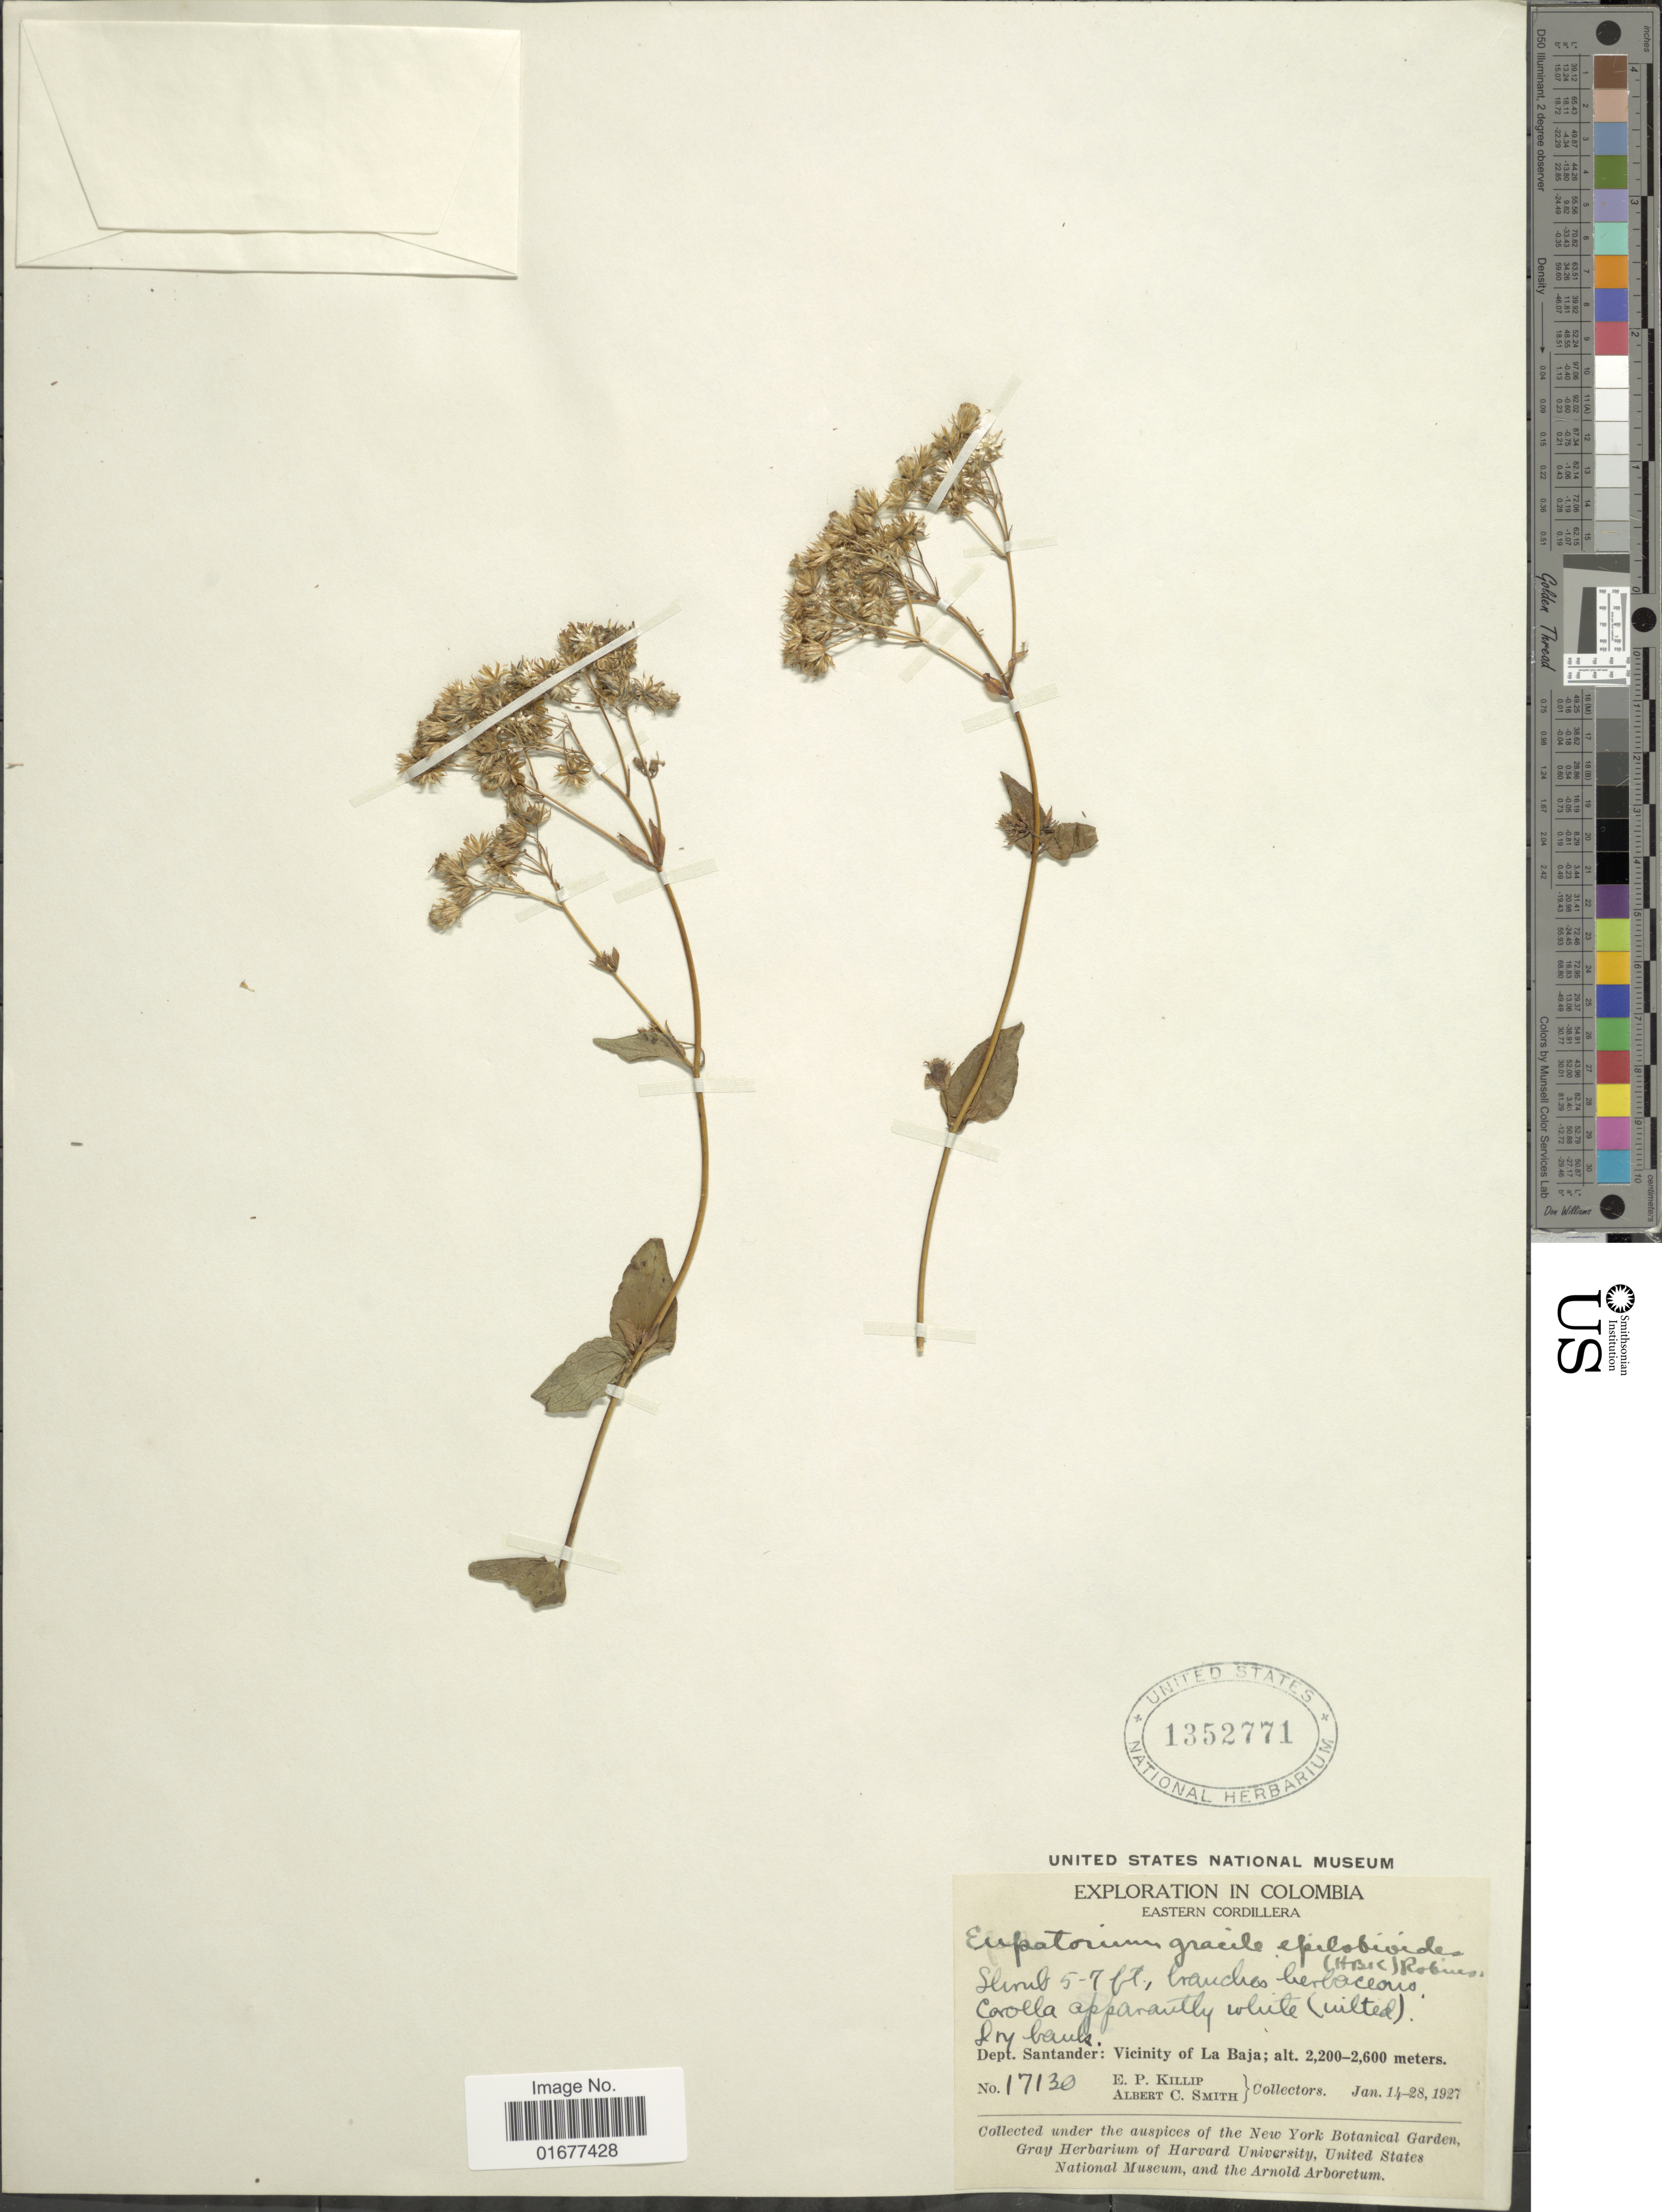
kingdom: Plantae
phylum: Tracheophyta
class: Magnoliopsida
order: Asterales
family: Asteraceae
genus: Ageratina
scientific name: Ageratina gracilis var. epilobioides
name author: (Kunth) R.M. King & H. Rob. ex Luteyn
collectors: E. P. Killip & A. C. Smith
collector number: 17130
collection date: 1927-01-14/1927-01-28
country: Colombia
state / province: Santander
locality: Vicinity of La Baja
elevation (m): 2200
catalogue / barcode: US 1352771